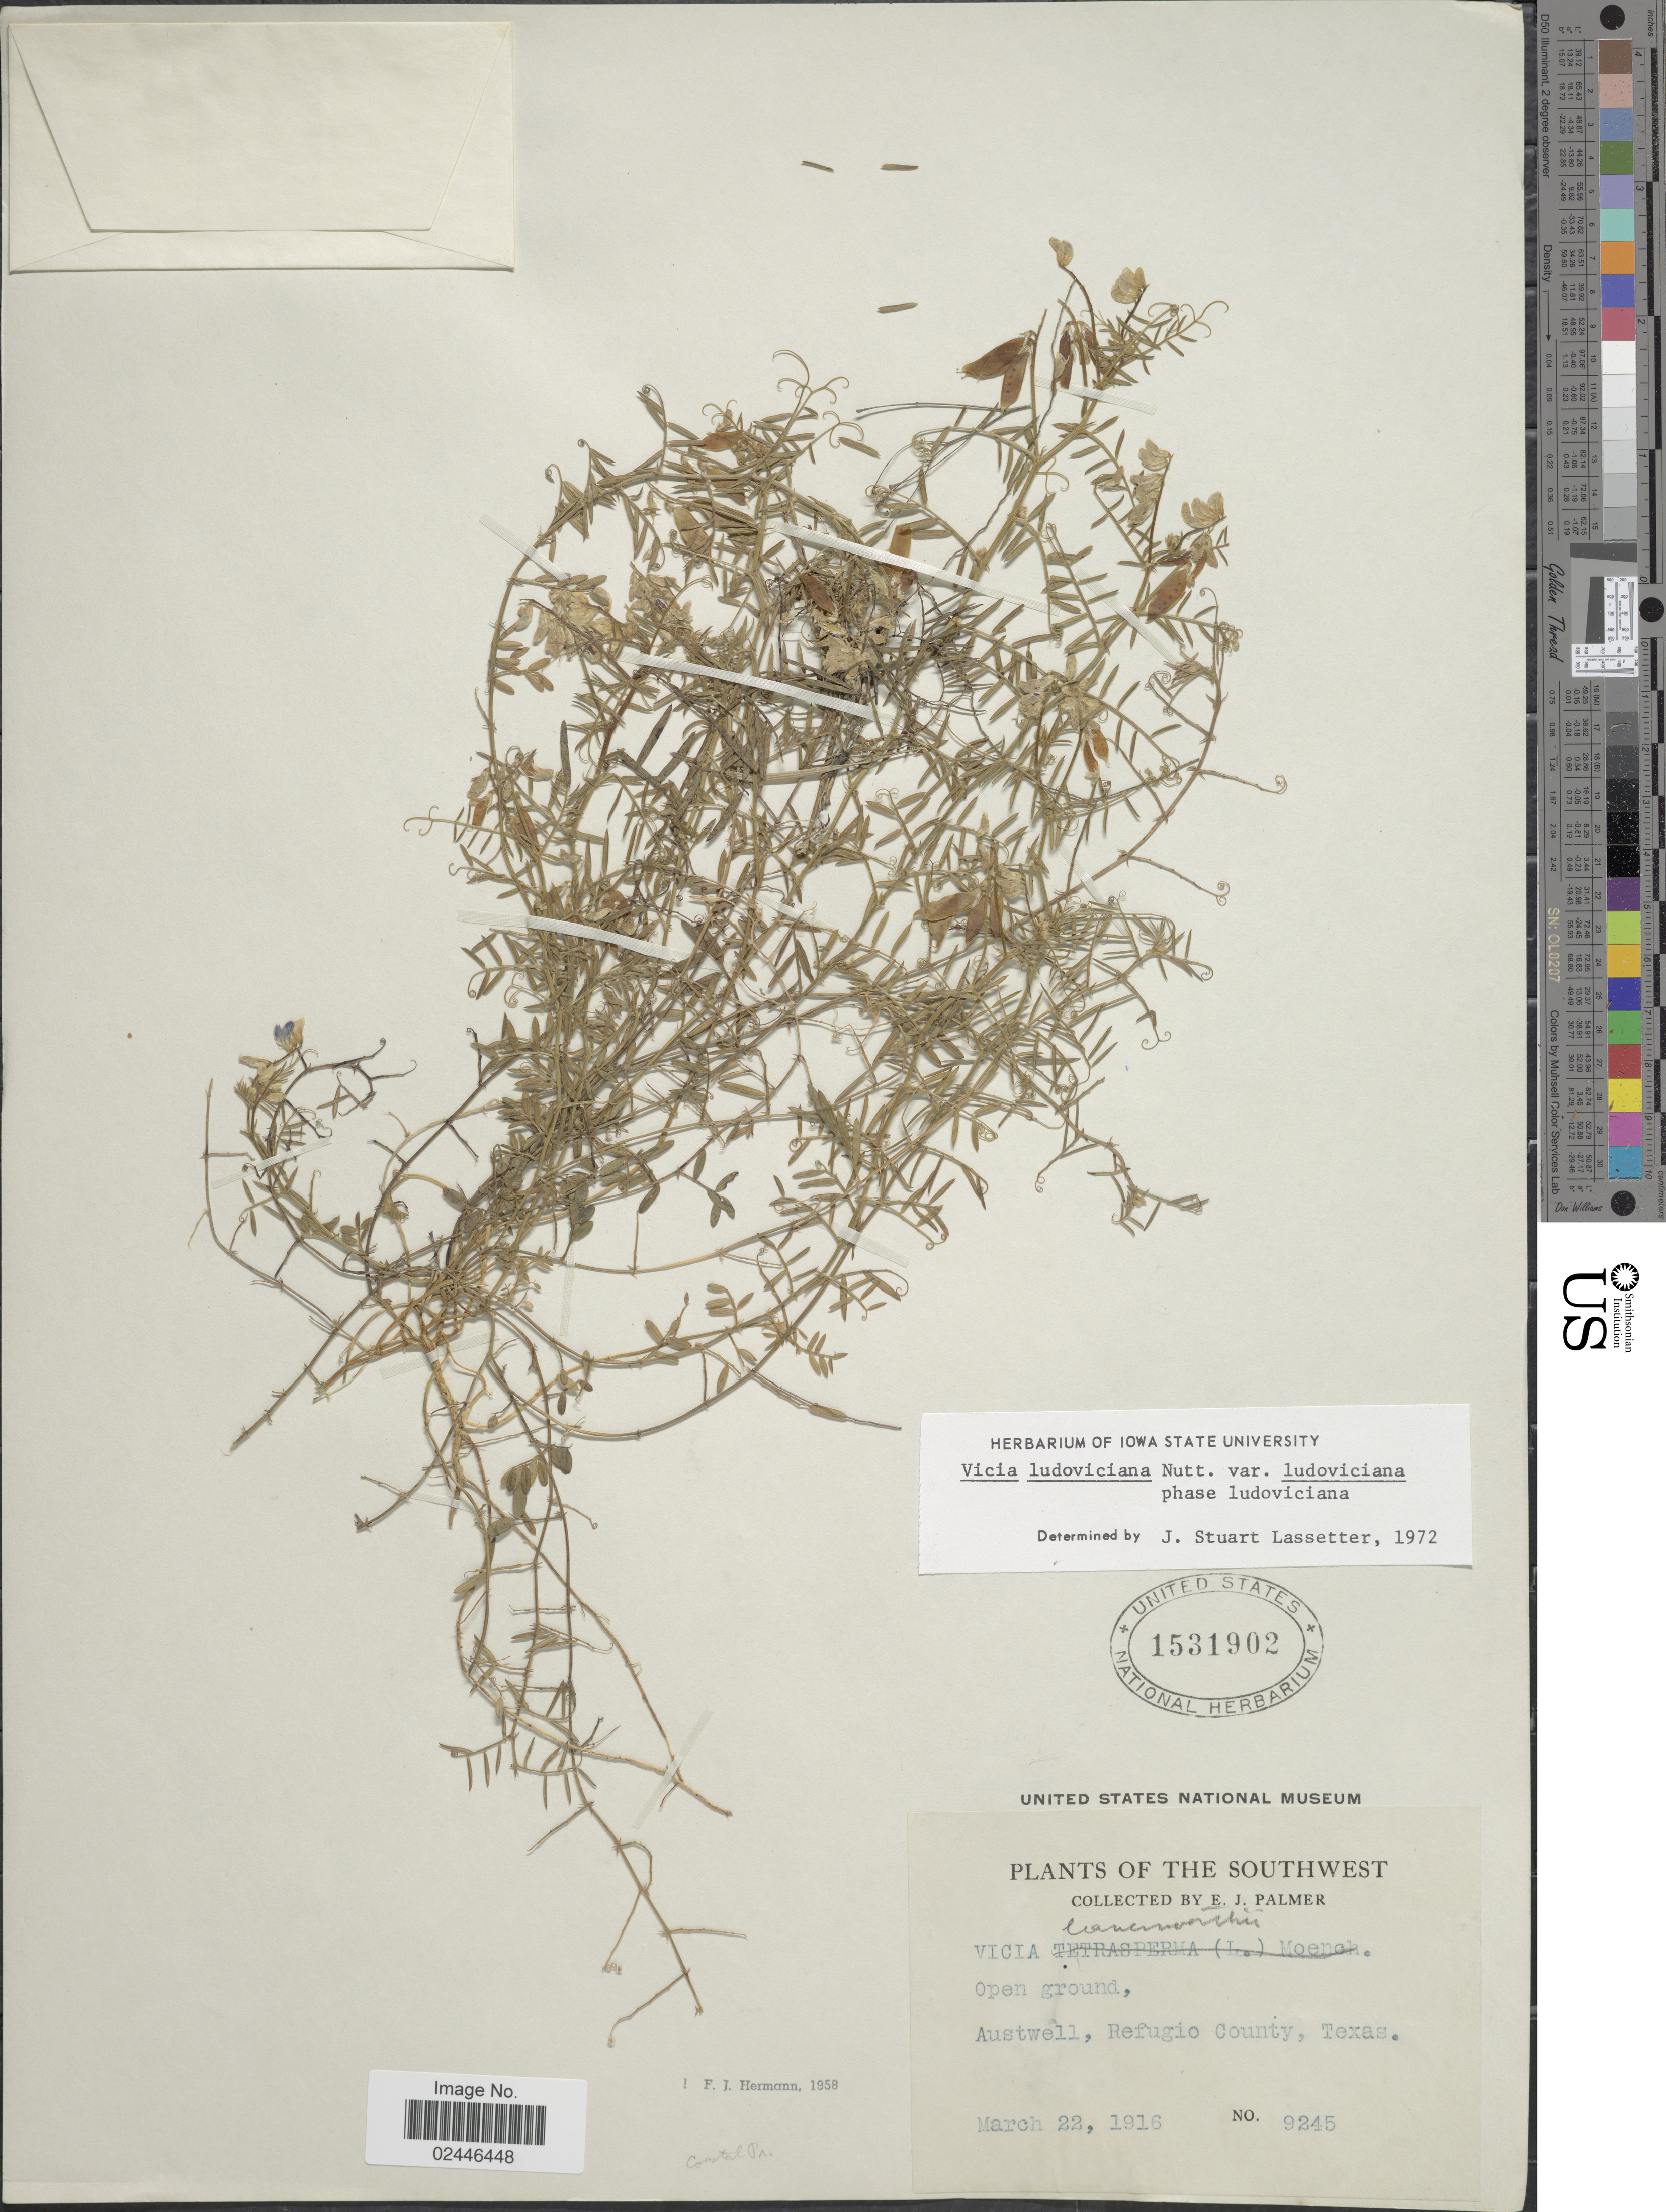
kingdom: Plantae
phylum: Tracheophyta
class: Magnoliopsida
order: Fabales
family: Fabaceae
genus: Vicia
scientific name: Vicia ludoviciana var. ludoviciana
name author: Nutt. ex Torr. & A. Gray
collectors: E. J. Palmer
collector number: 9245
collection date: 1916-03-22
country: United States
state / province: Texas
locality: The Southwest, Open ground, Austwell, Refugio County, Coastal Pr.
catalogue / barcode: US 1531902